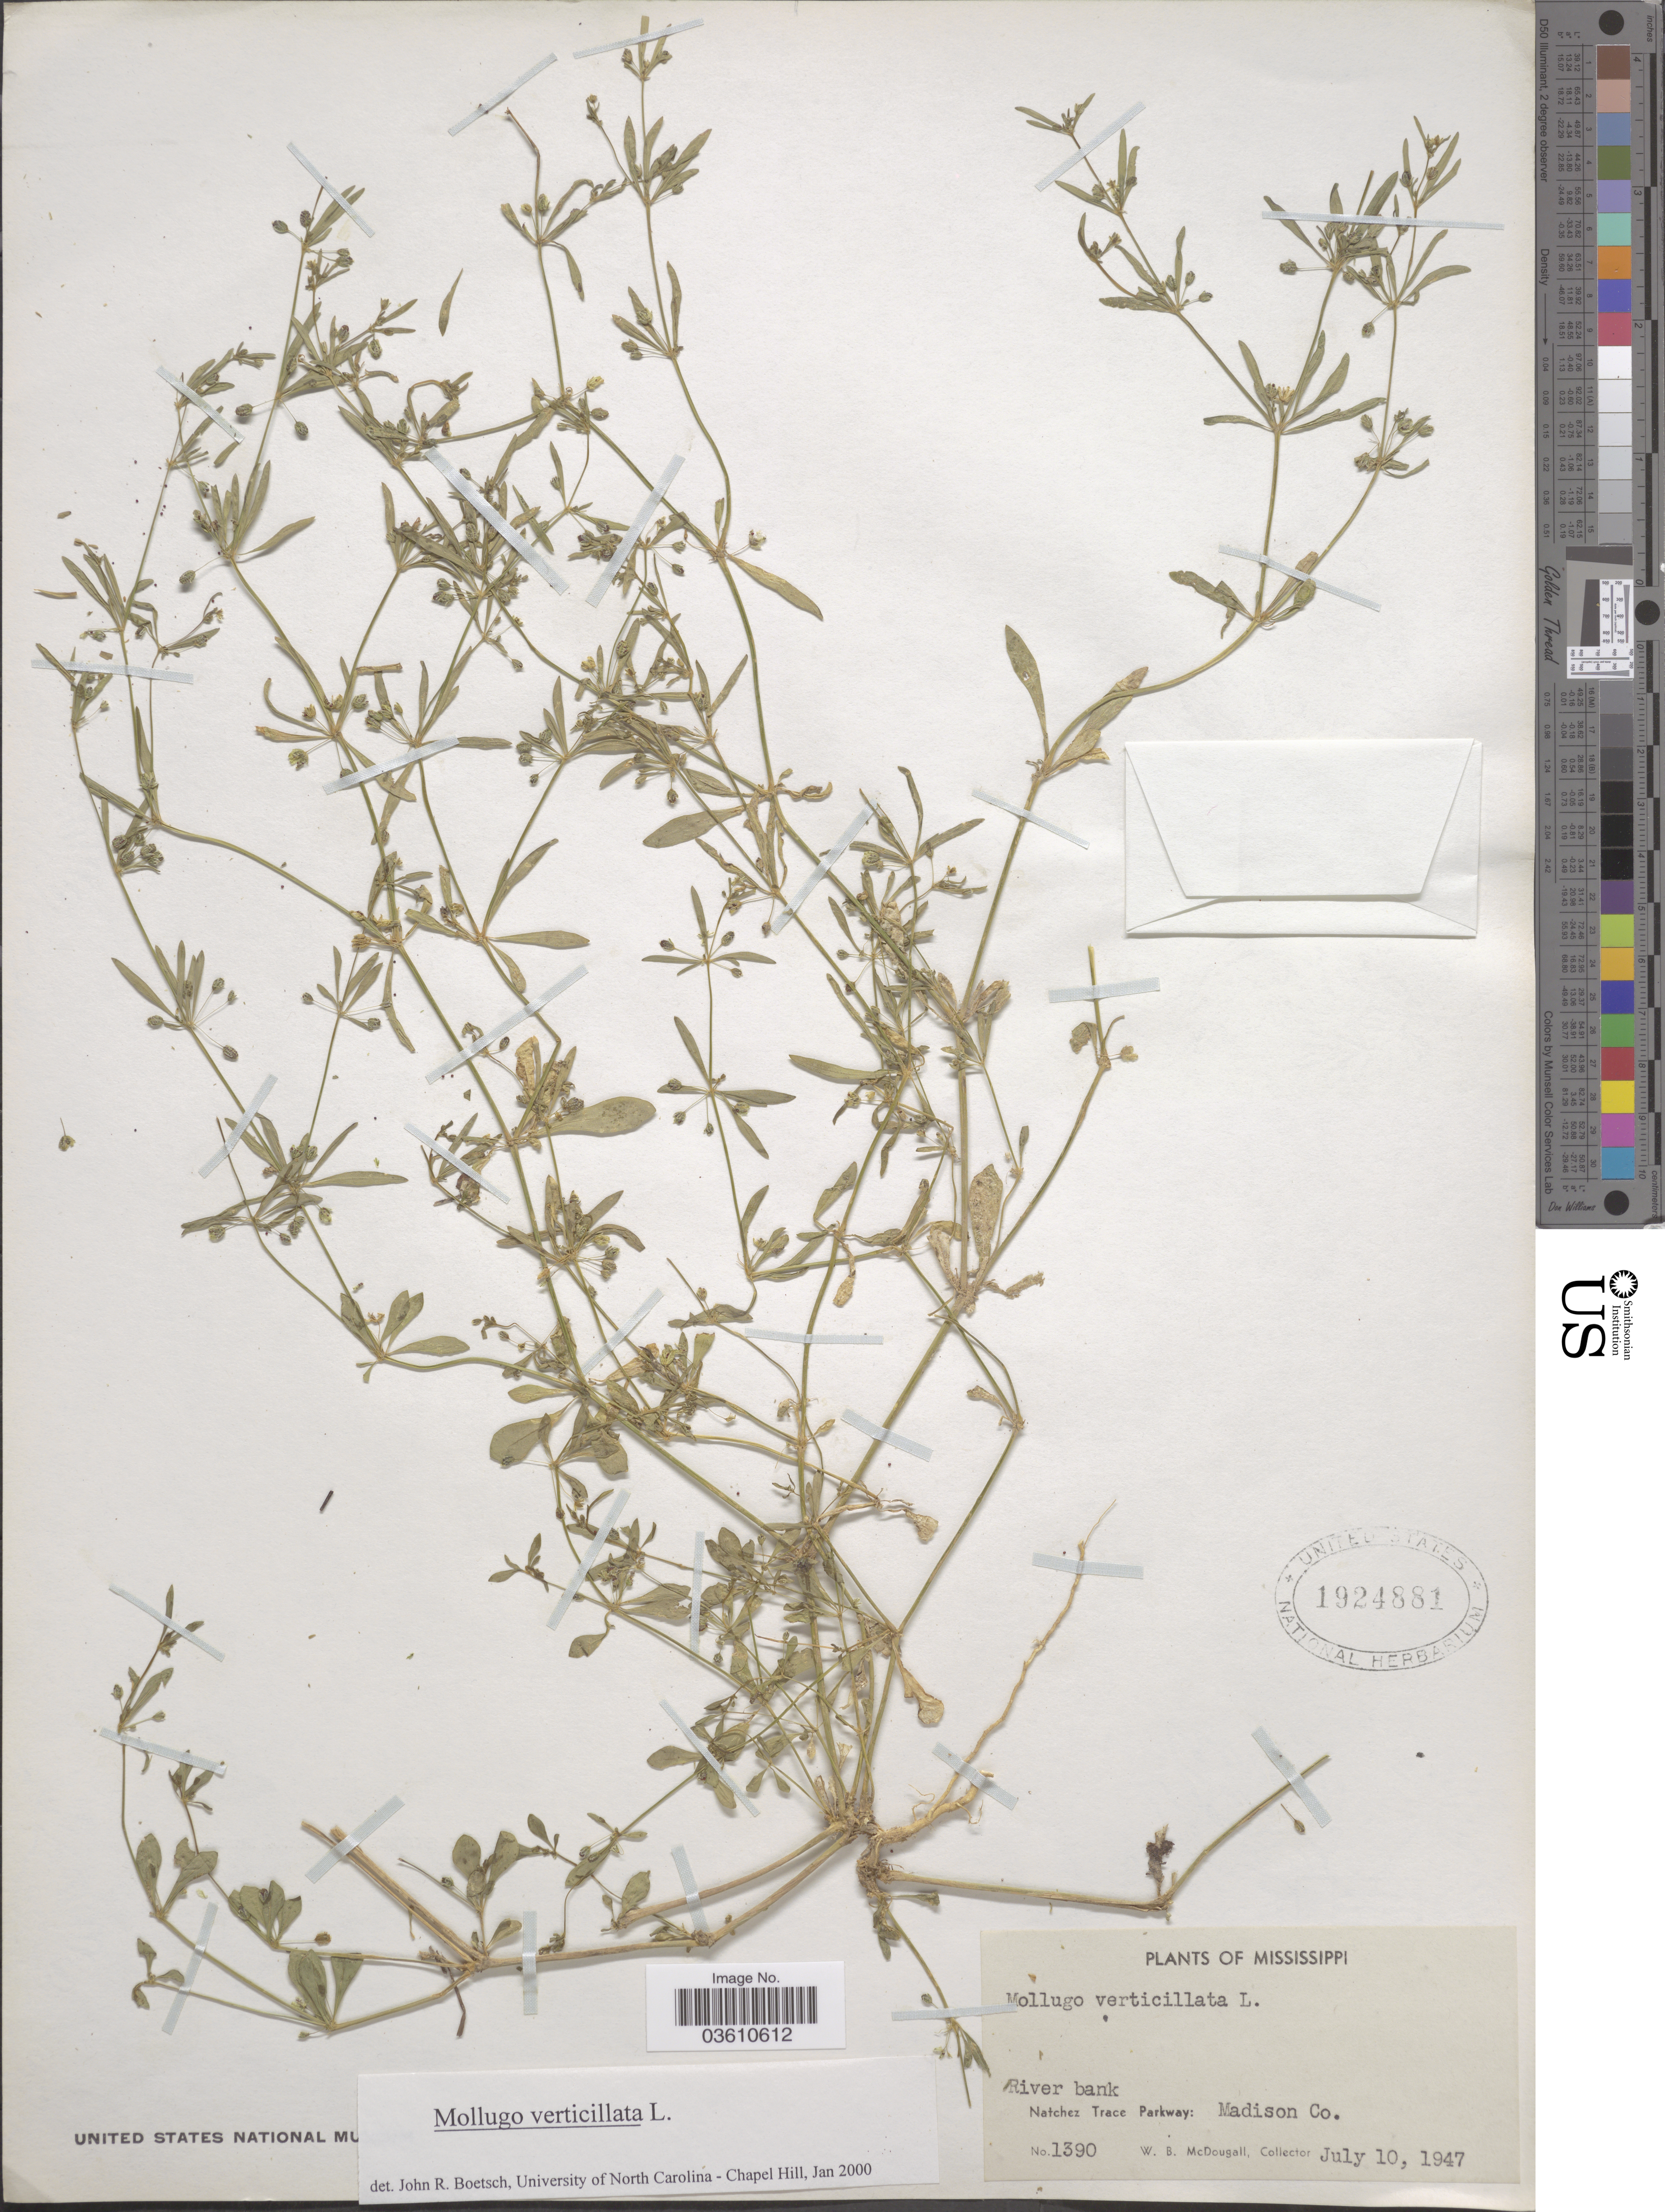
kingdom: Plantae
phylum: Tracheophyta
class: Magnoliopsida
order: Caryophyllales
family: Molluginaceae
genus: Mollugo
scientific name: Mollugo verticillata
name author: L.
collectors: W. B. McDougall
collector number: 1390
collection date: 1947-07-10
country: United States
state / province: Mississippi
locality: Natchez Trace Parkway: Madison Co.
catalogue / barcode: US 1924881